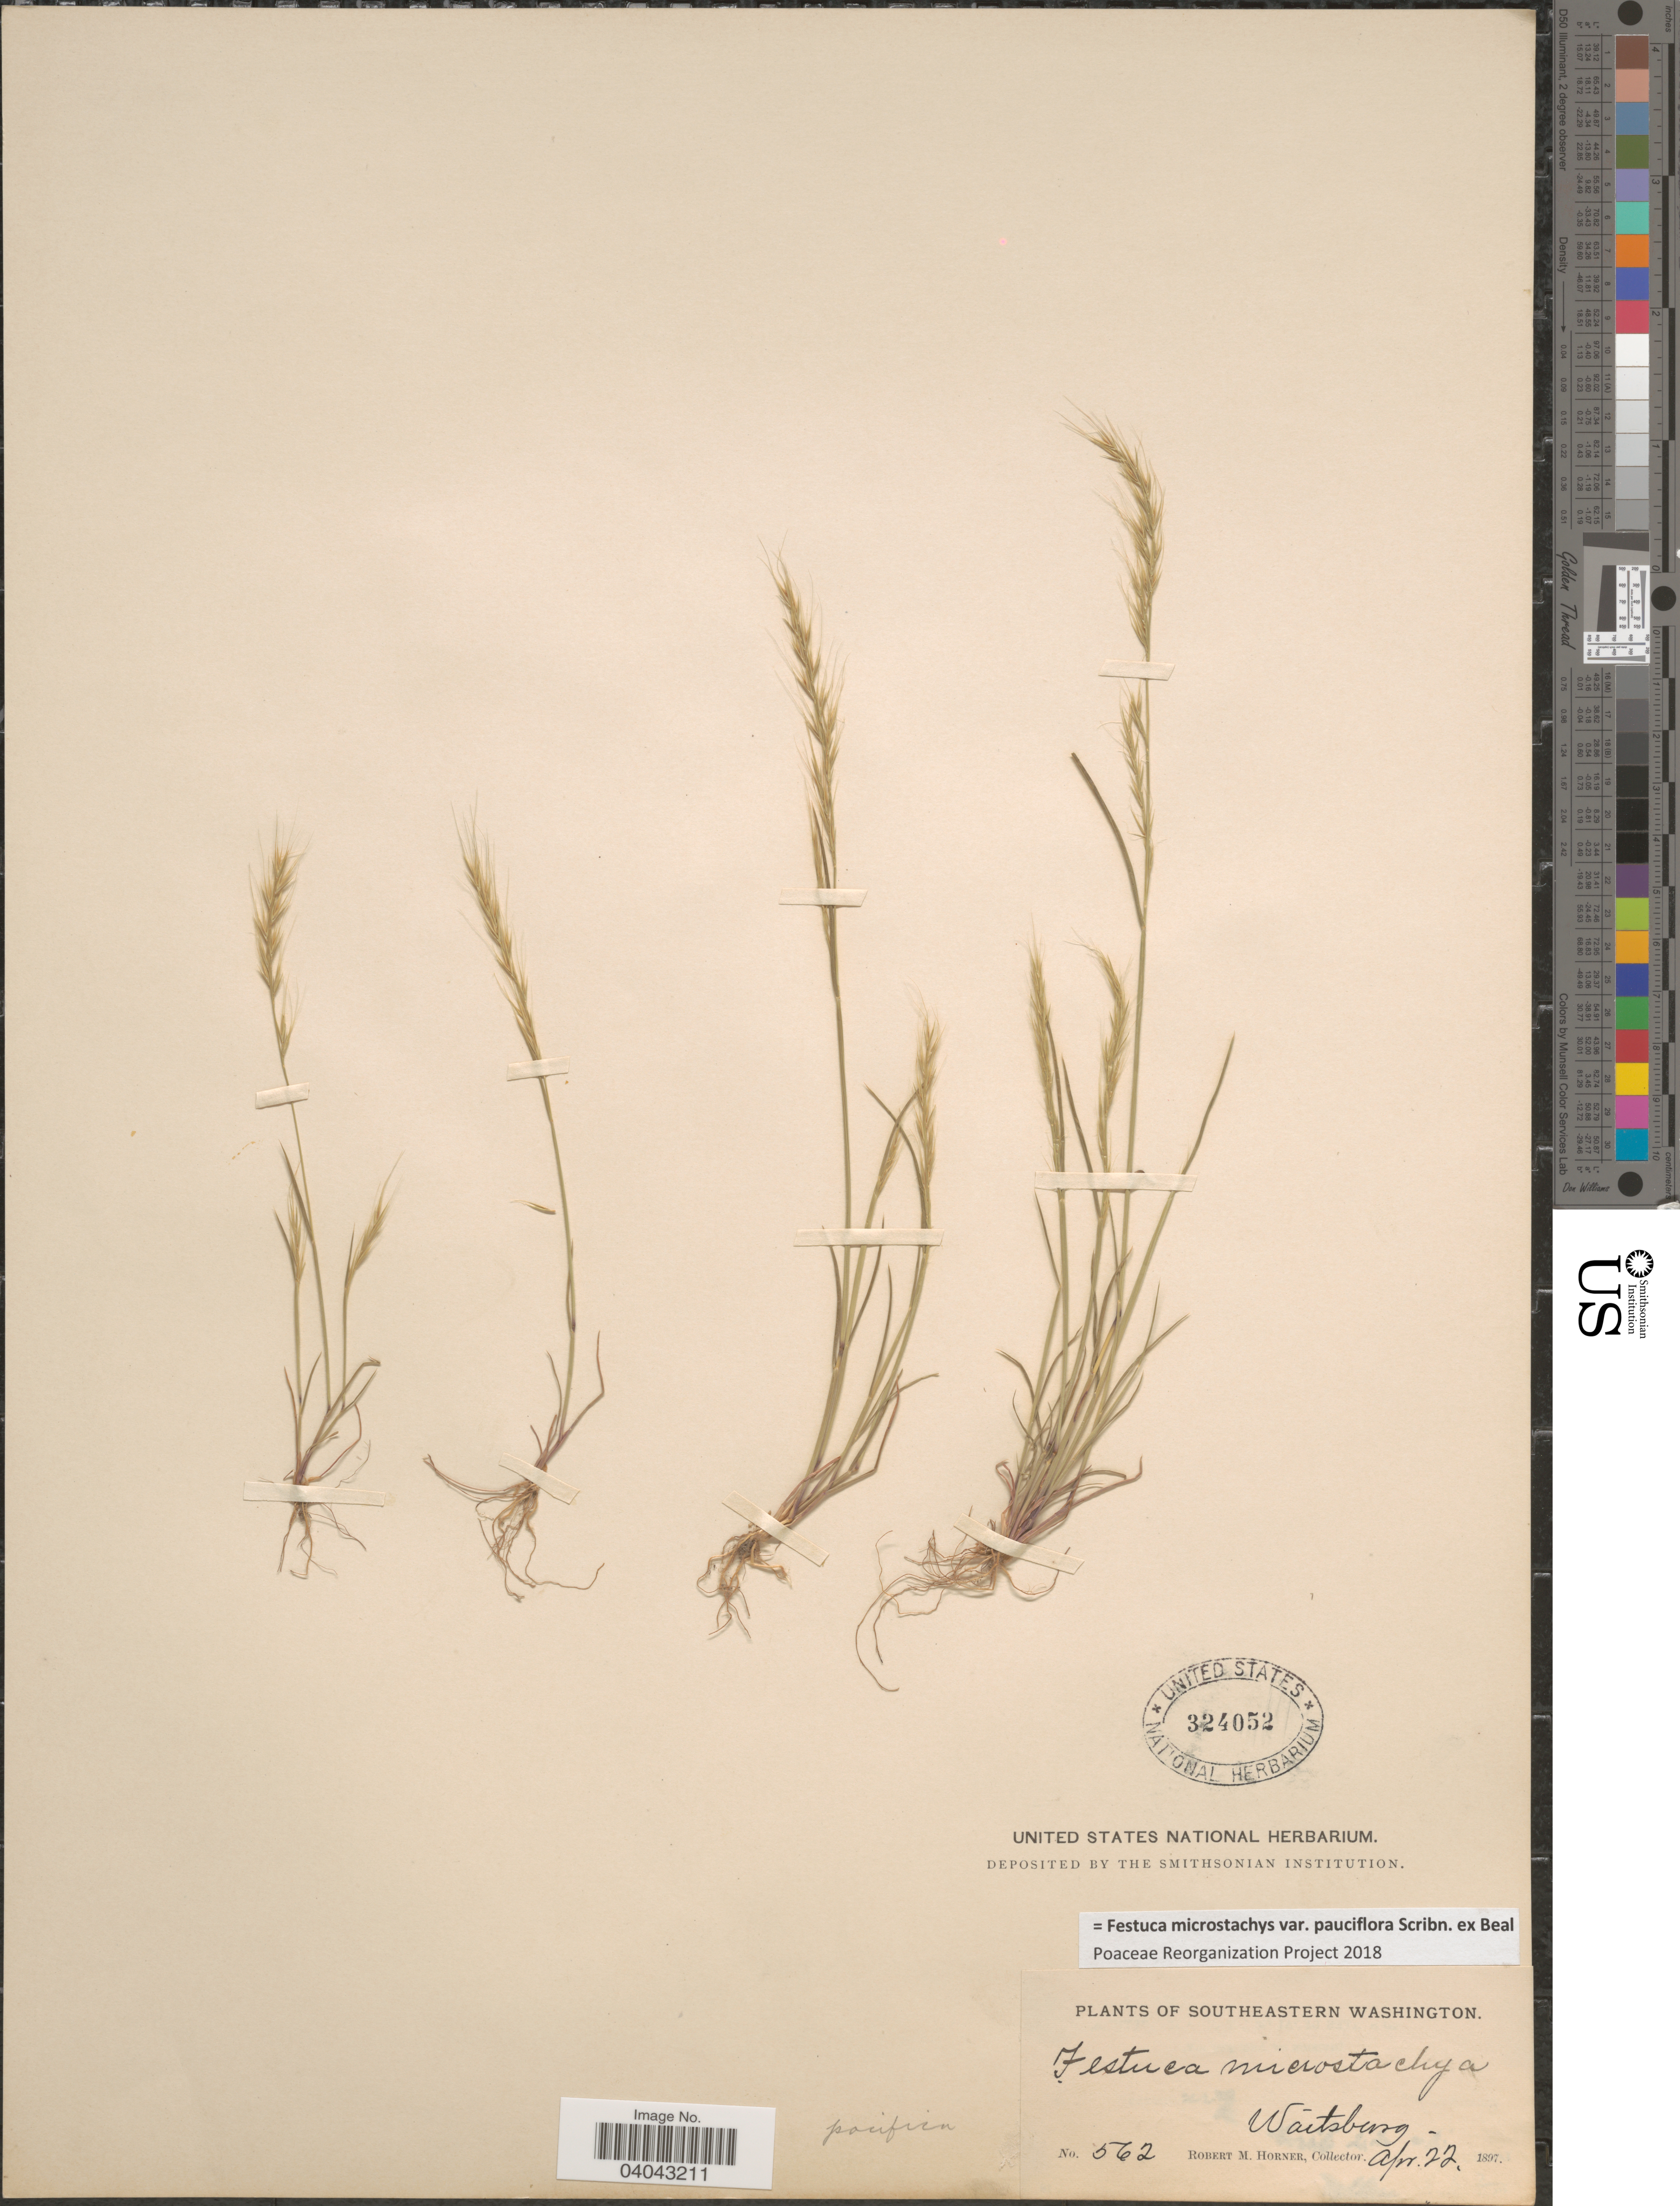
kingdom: Plantae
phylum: Tracheophyta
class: Liliopsida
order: Poales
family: Poaceae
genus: Festuca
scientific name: Festuca microstachys var. pauciflora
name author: Scribn. ex W.J. Beal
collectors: R. Horner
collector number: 562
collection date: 1897-04-22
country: United States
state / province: Washington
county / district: Walla Walla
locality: Southeastern Washington. Waitsburg.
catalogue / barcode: US 324052